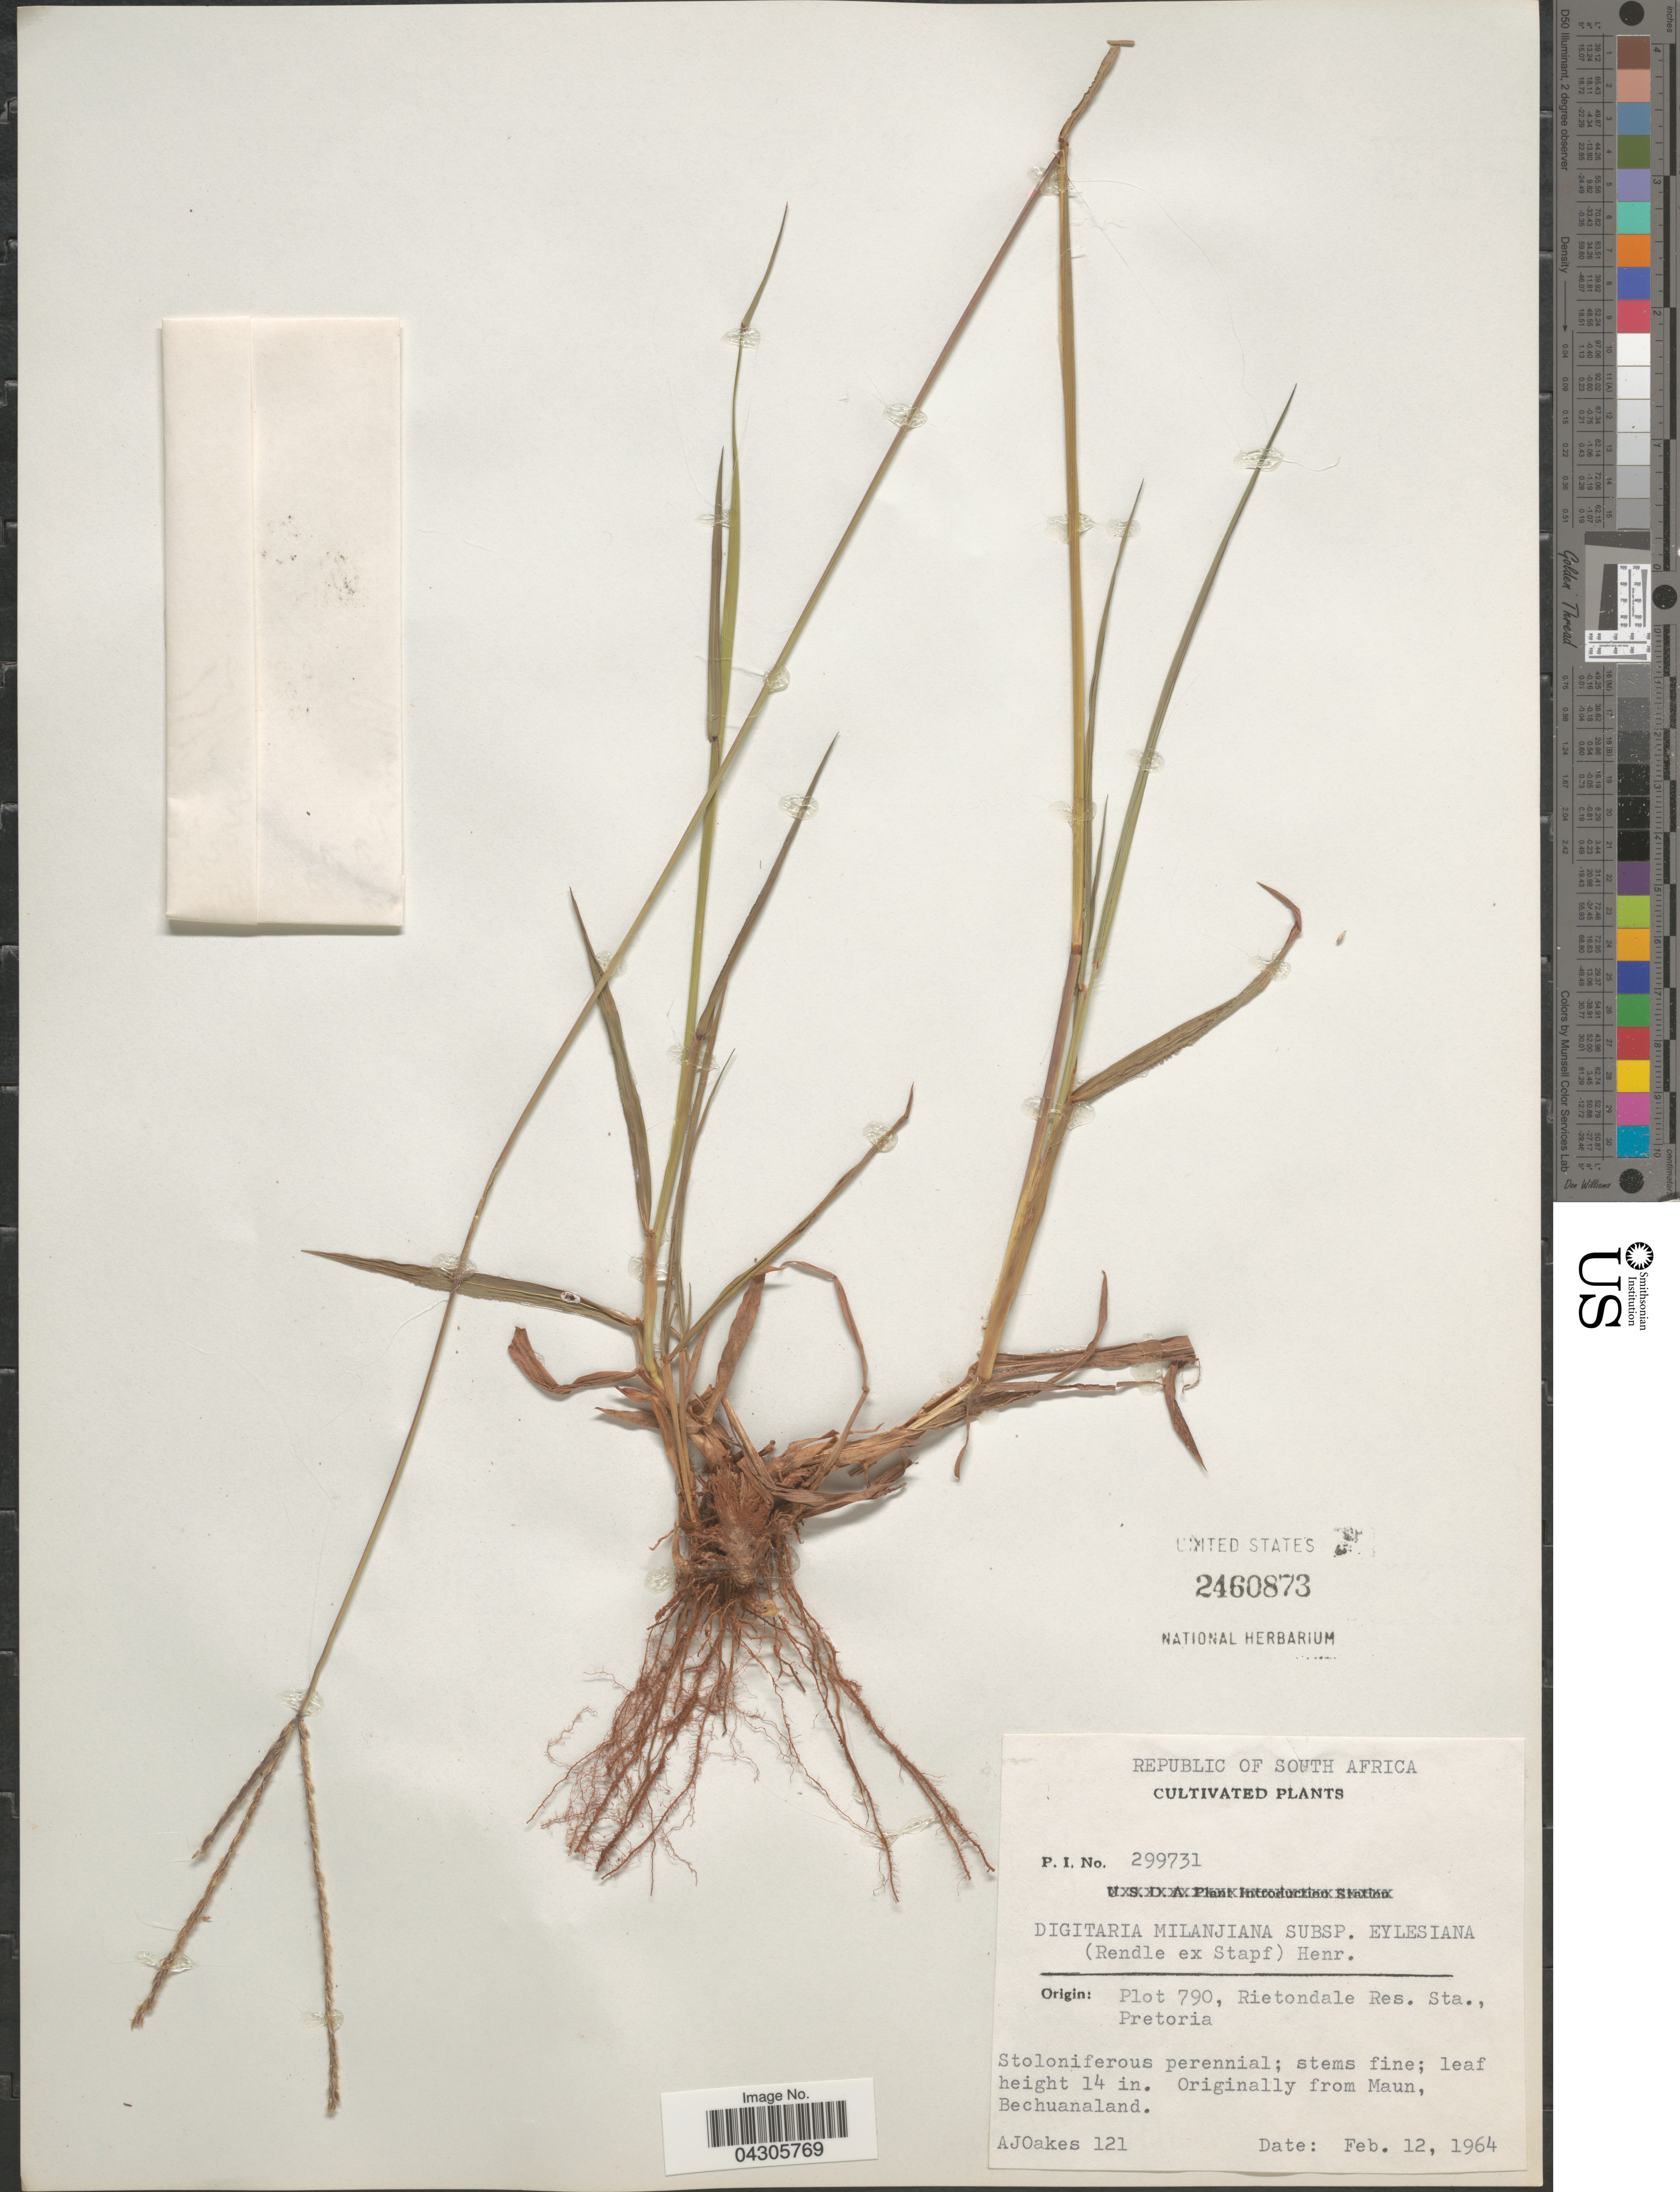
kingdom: Plantae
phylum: Tracheophyta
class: Liliopsida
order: Poales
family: Poaceae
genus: Digitaria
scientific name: Digitaria milanjiana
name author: (Rendle) Stapf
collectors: A. Oakes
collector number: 121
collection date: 1964-02-12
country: South Africa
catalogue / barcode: US 2460873